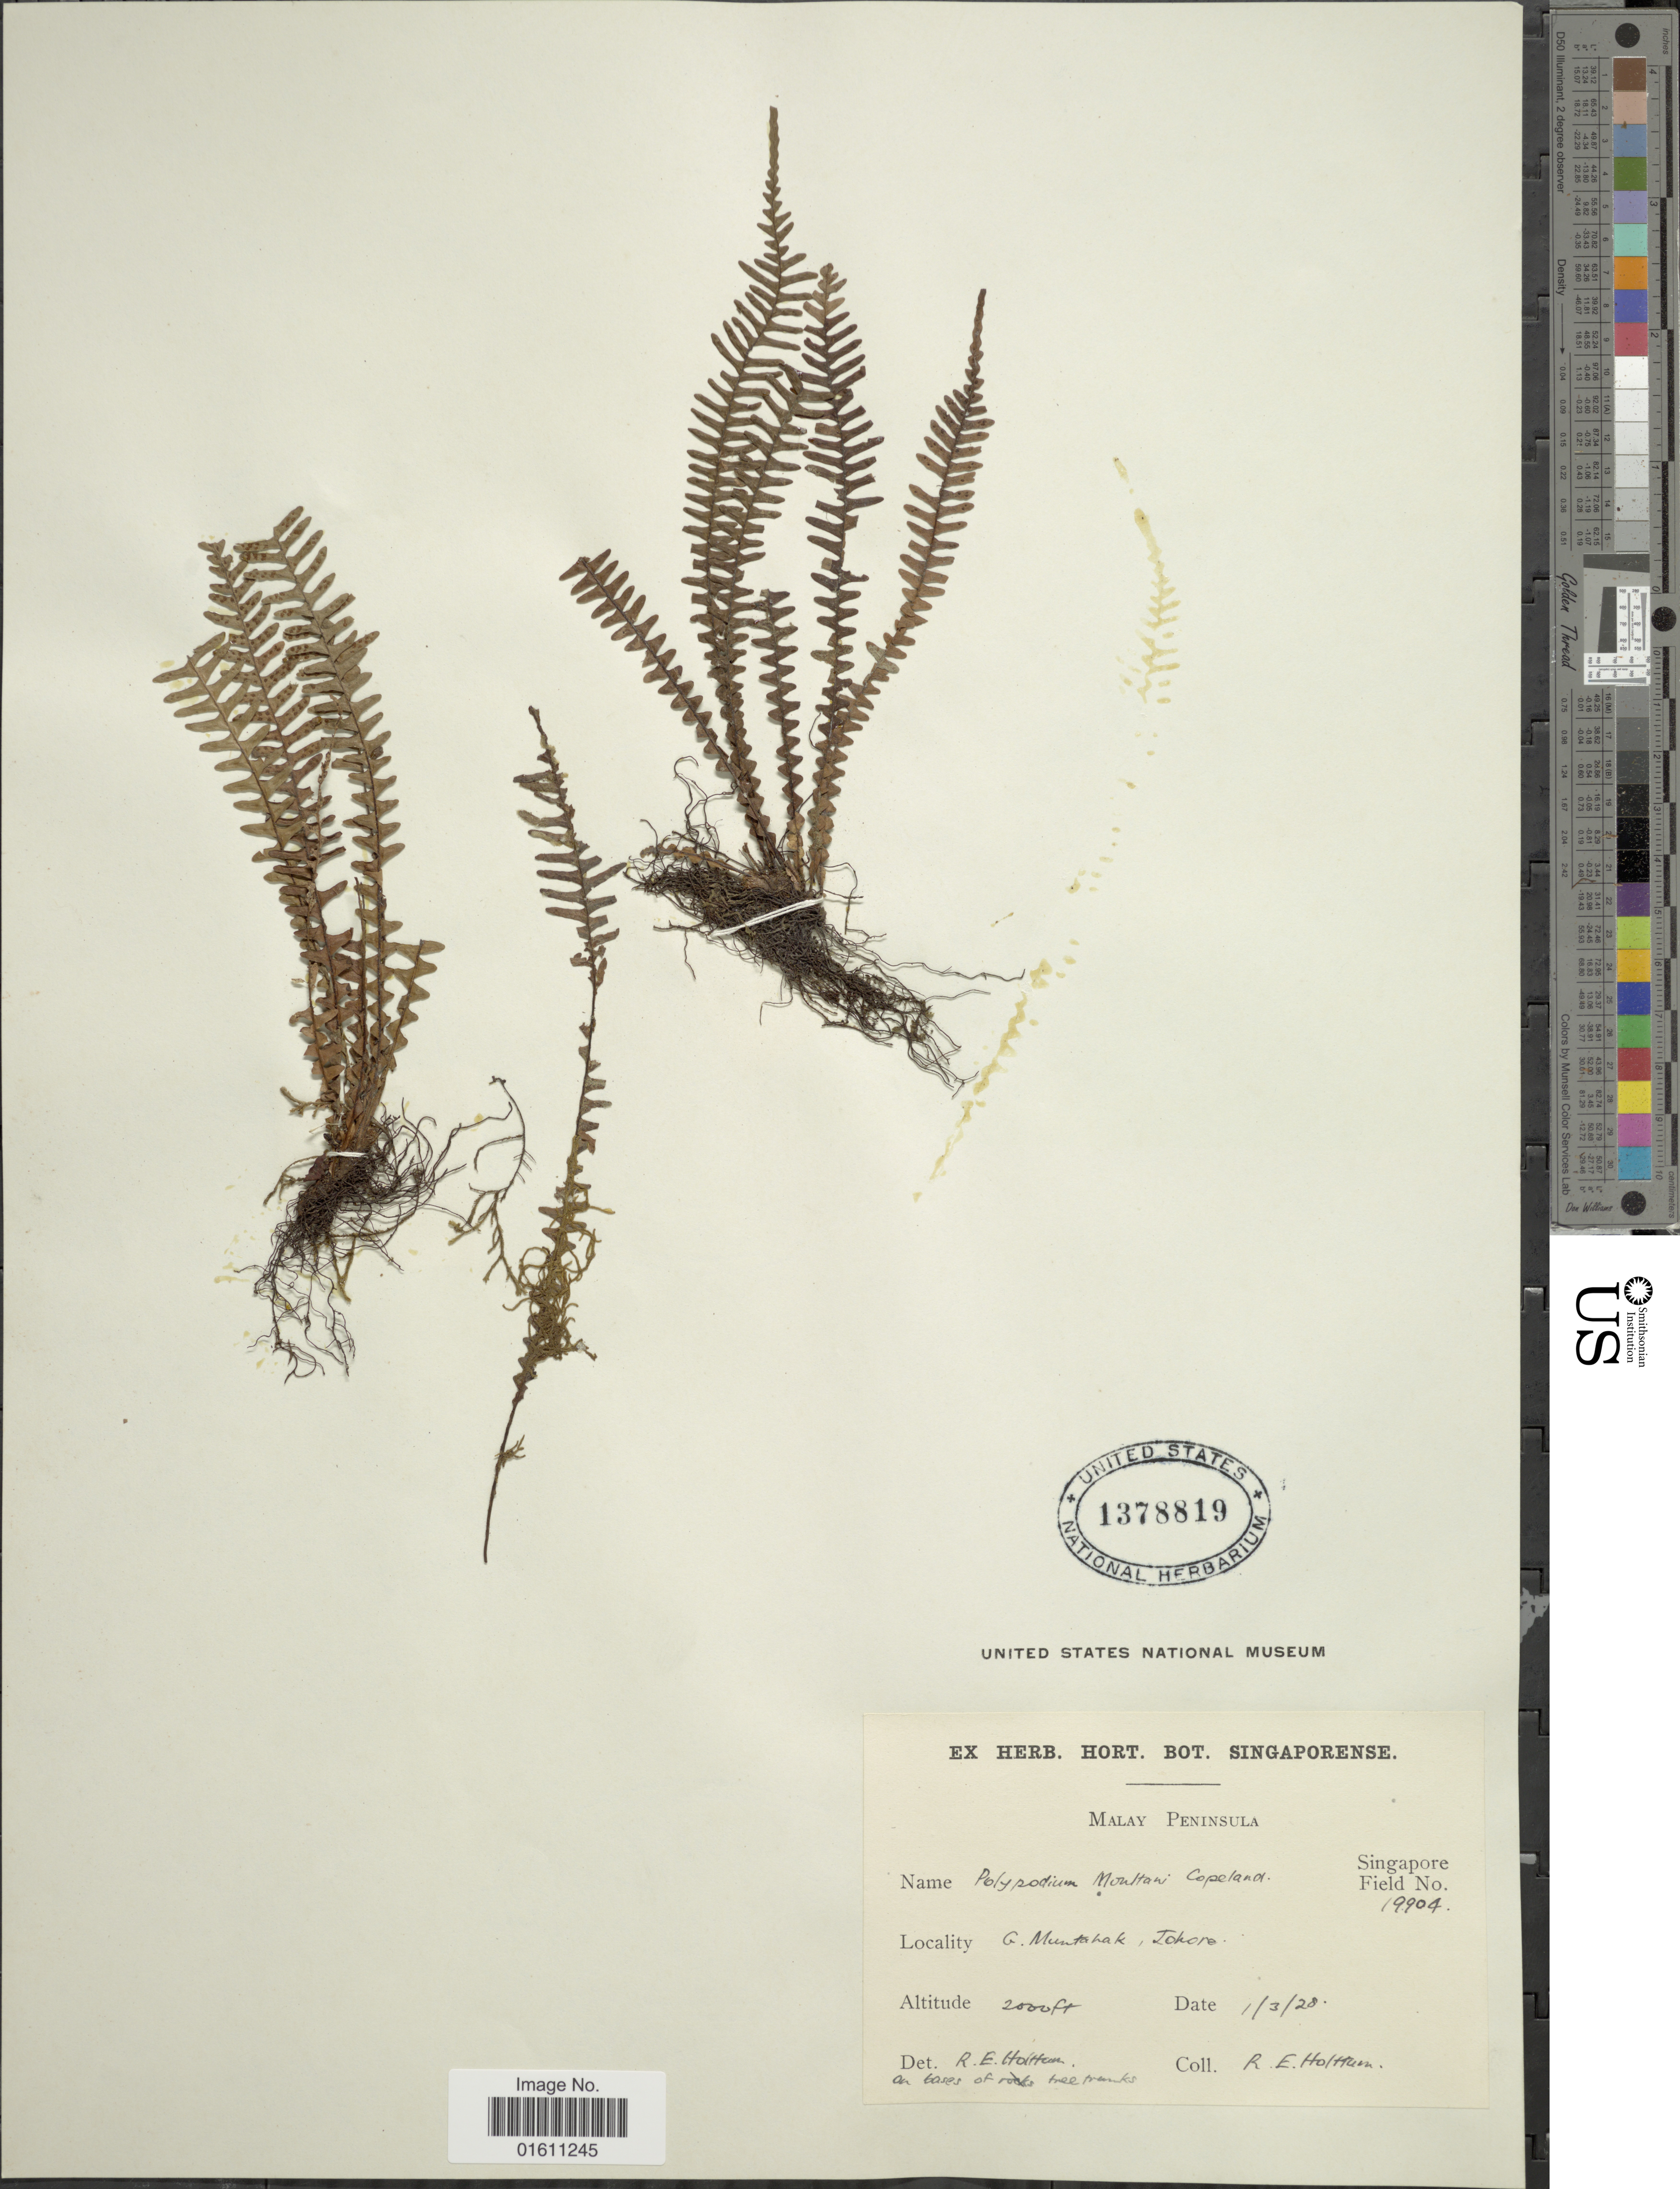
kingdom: Plantae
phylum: Tracheophyta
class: Polypodiopsida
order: Polypodiales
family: Polypodiaceae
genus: Ctenopterella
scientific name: Ctenopterella blechnoides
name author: (Grev.) Parris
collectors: R. E. Holttum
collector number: Singapore Field 19904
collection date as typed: Transcribed d/m/y: 1/3/28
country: Malaysia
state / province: Johor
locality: Malay Peninsula, G. Muntahak, Johor.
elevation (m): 610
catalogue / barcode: US 1378819